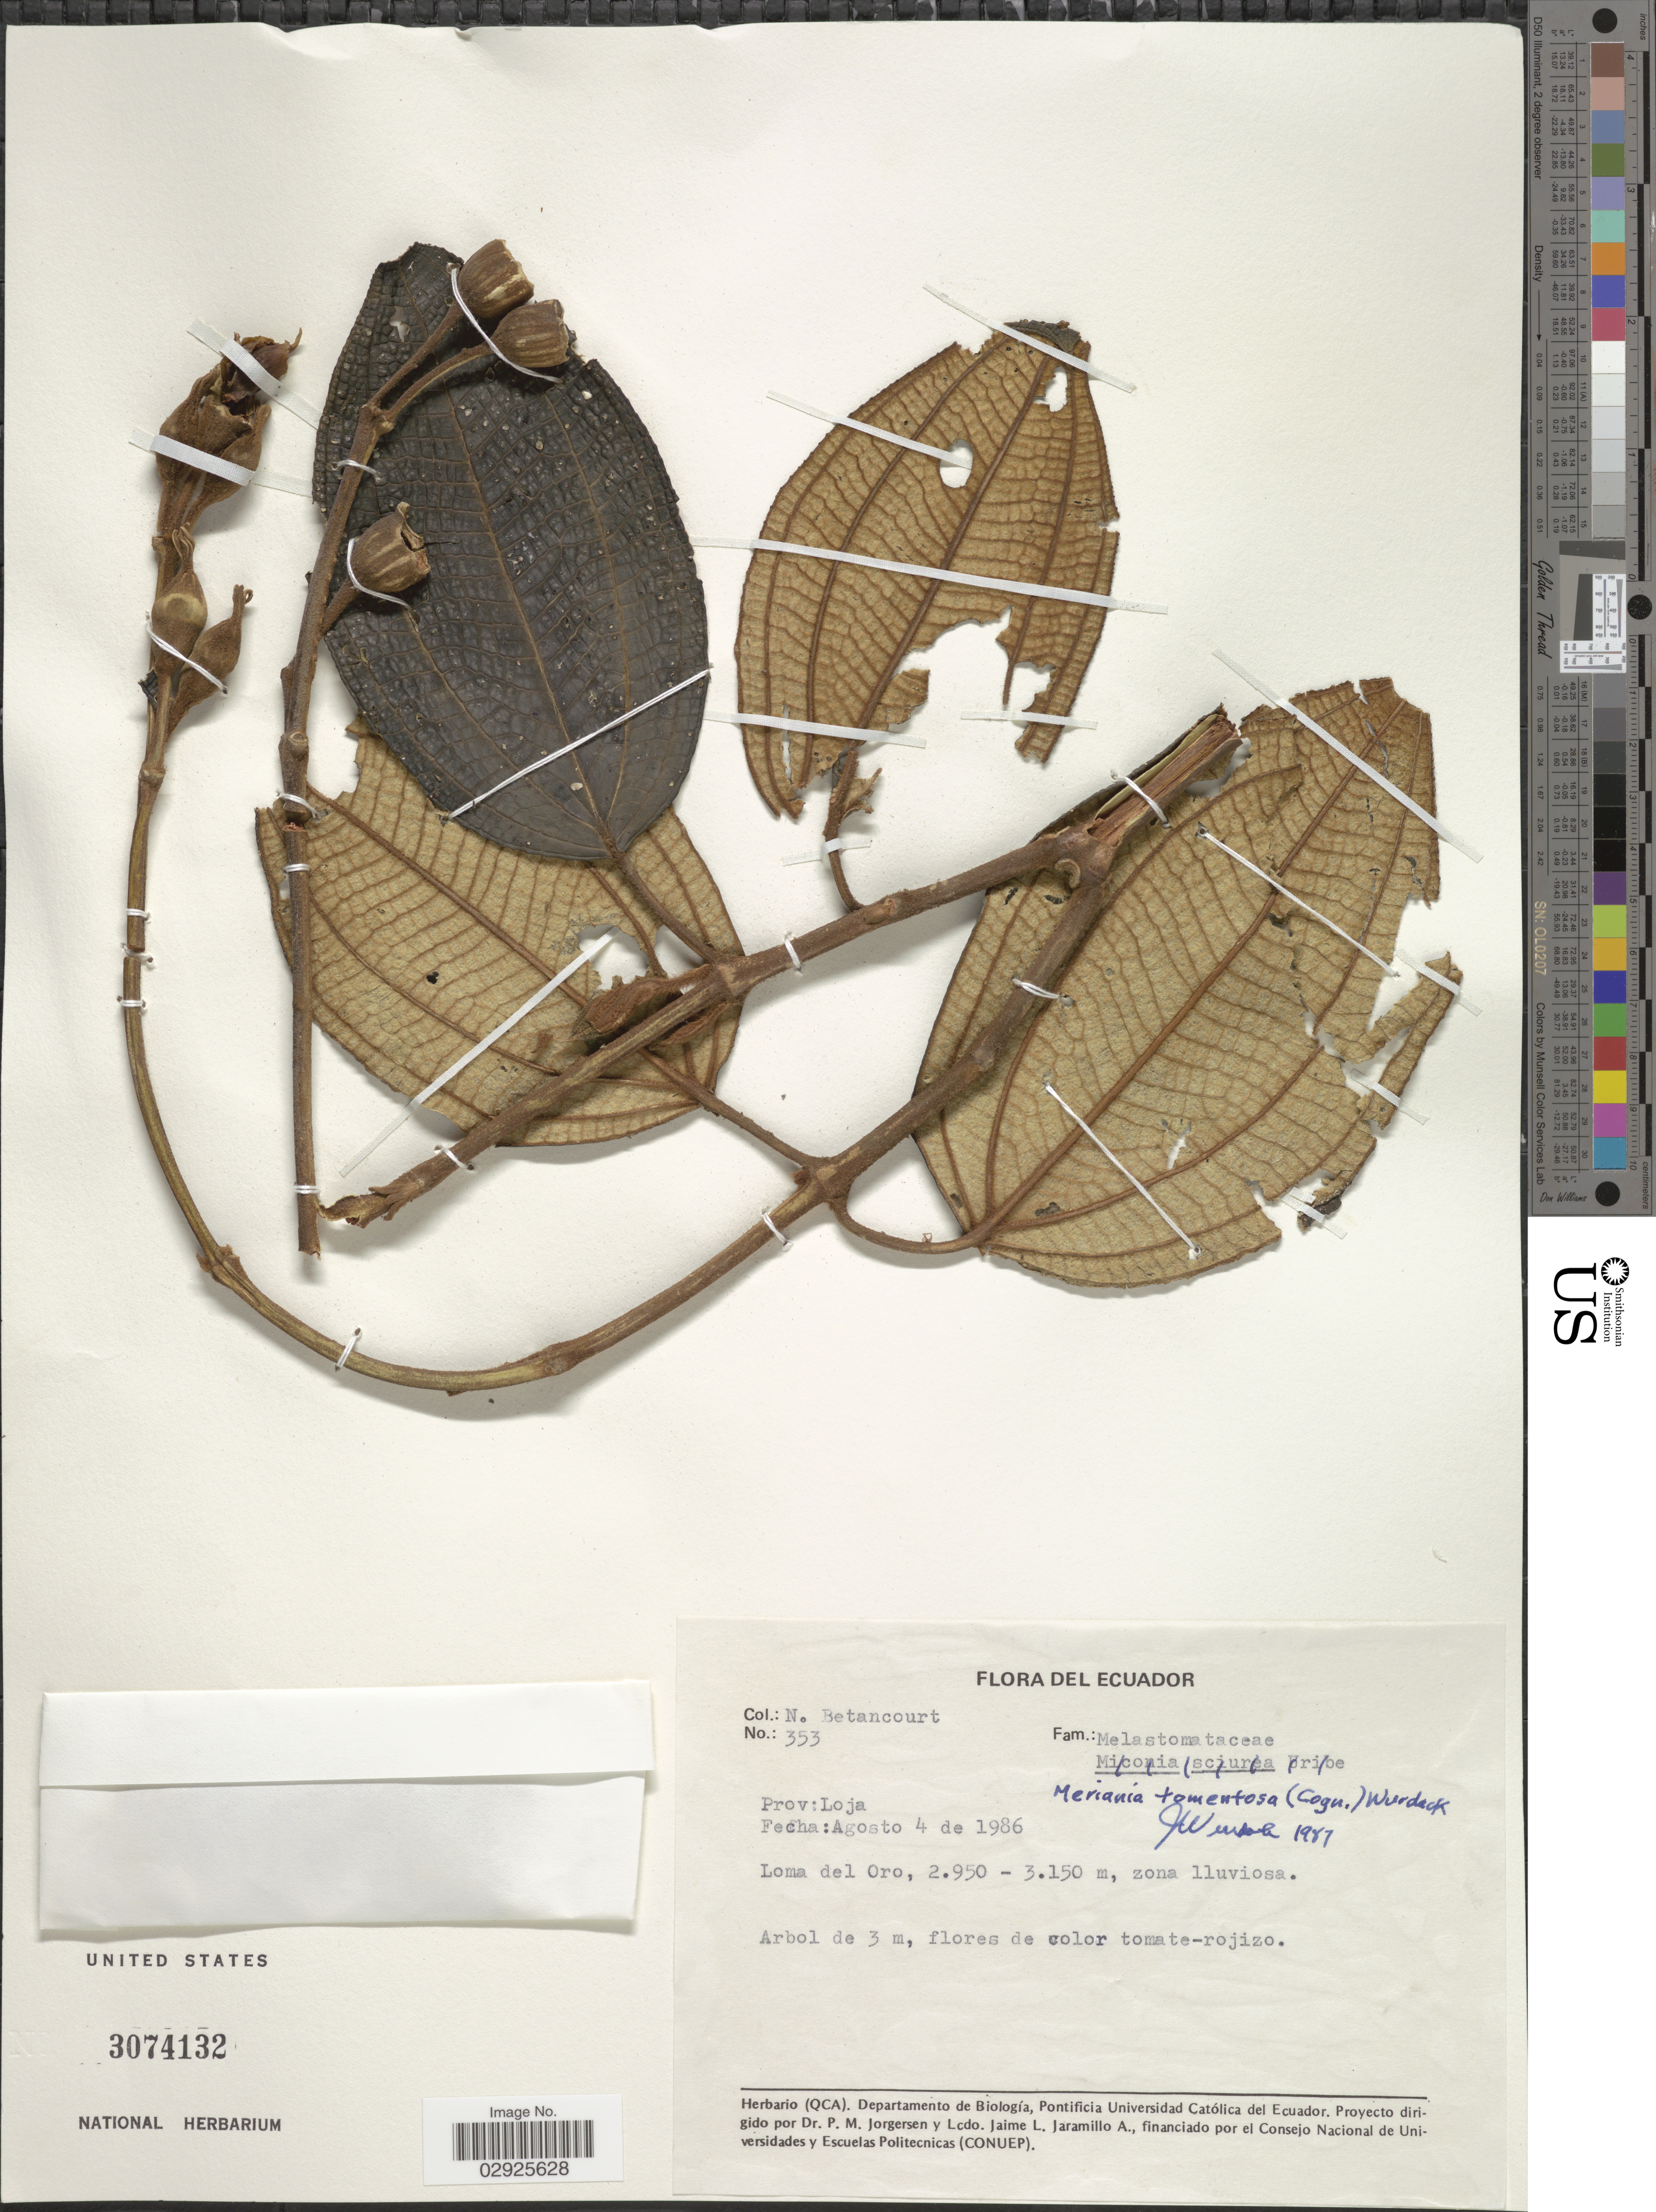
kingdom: Plantae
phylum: Tracheophyta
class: Magnoliopsida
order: Myrtales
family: Melastomataceae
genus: Meriania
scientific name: Meriania tomentosa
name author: (Cogn.) Wurdack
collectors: N. Betancourt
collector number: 353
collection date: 1986-08-04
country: Ecuador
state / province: Loja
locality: Loma del Oro.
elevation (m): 2950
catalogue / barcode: US 3074132